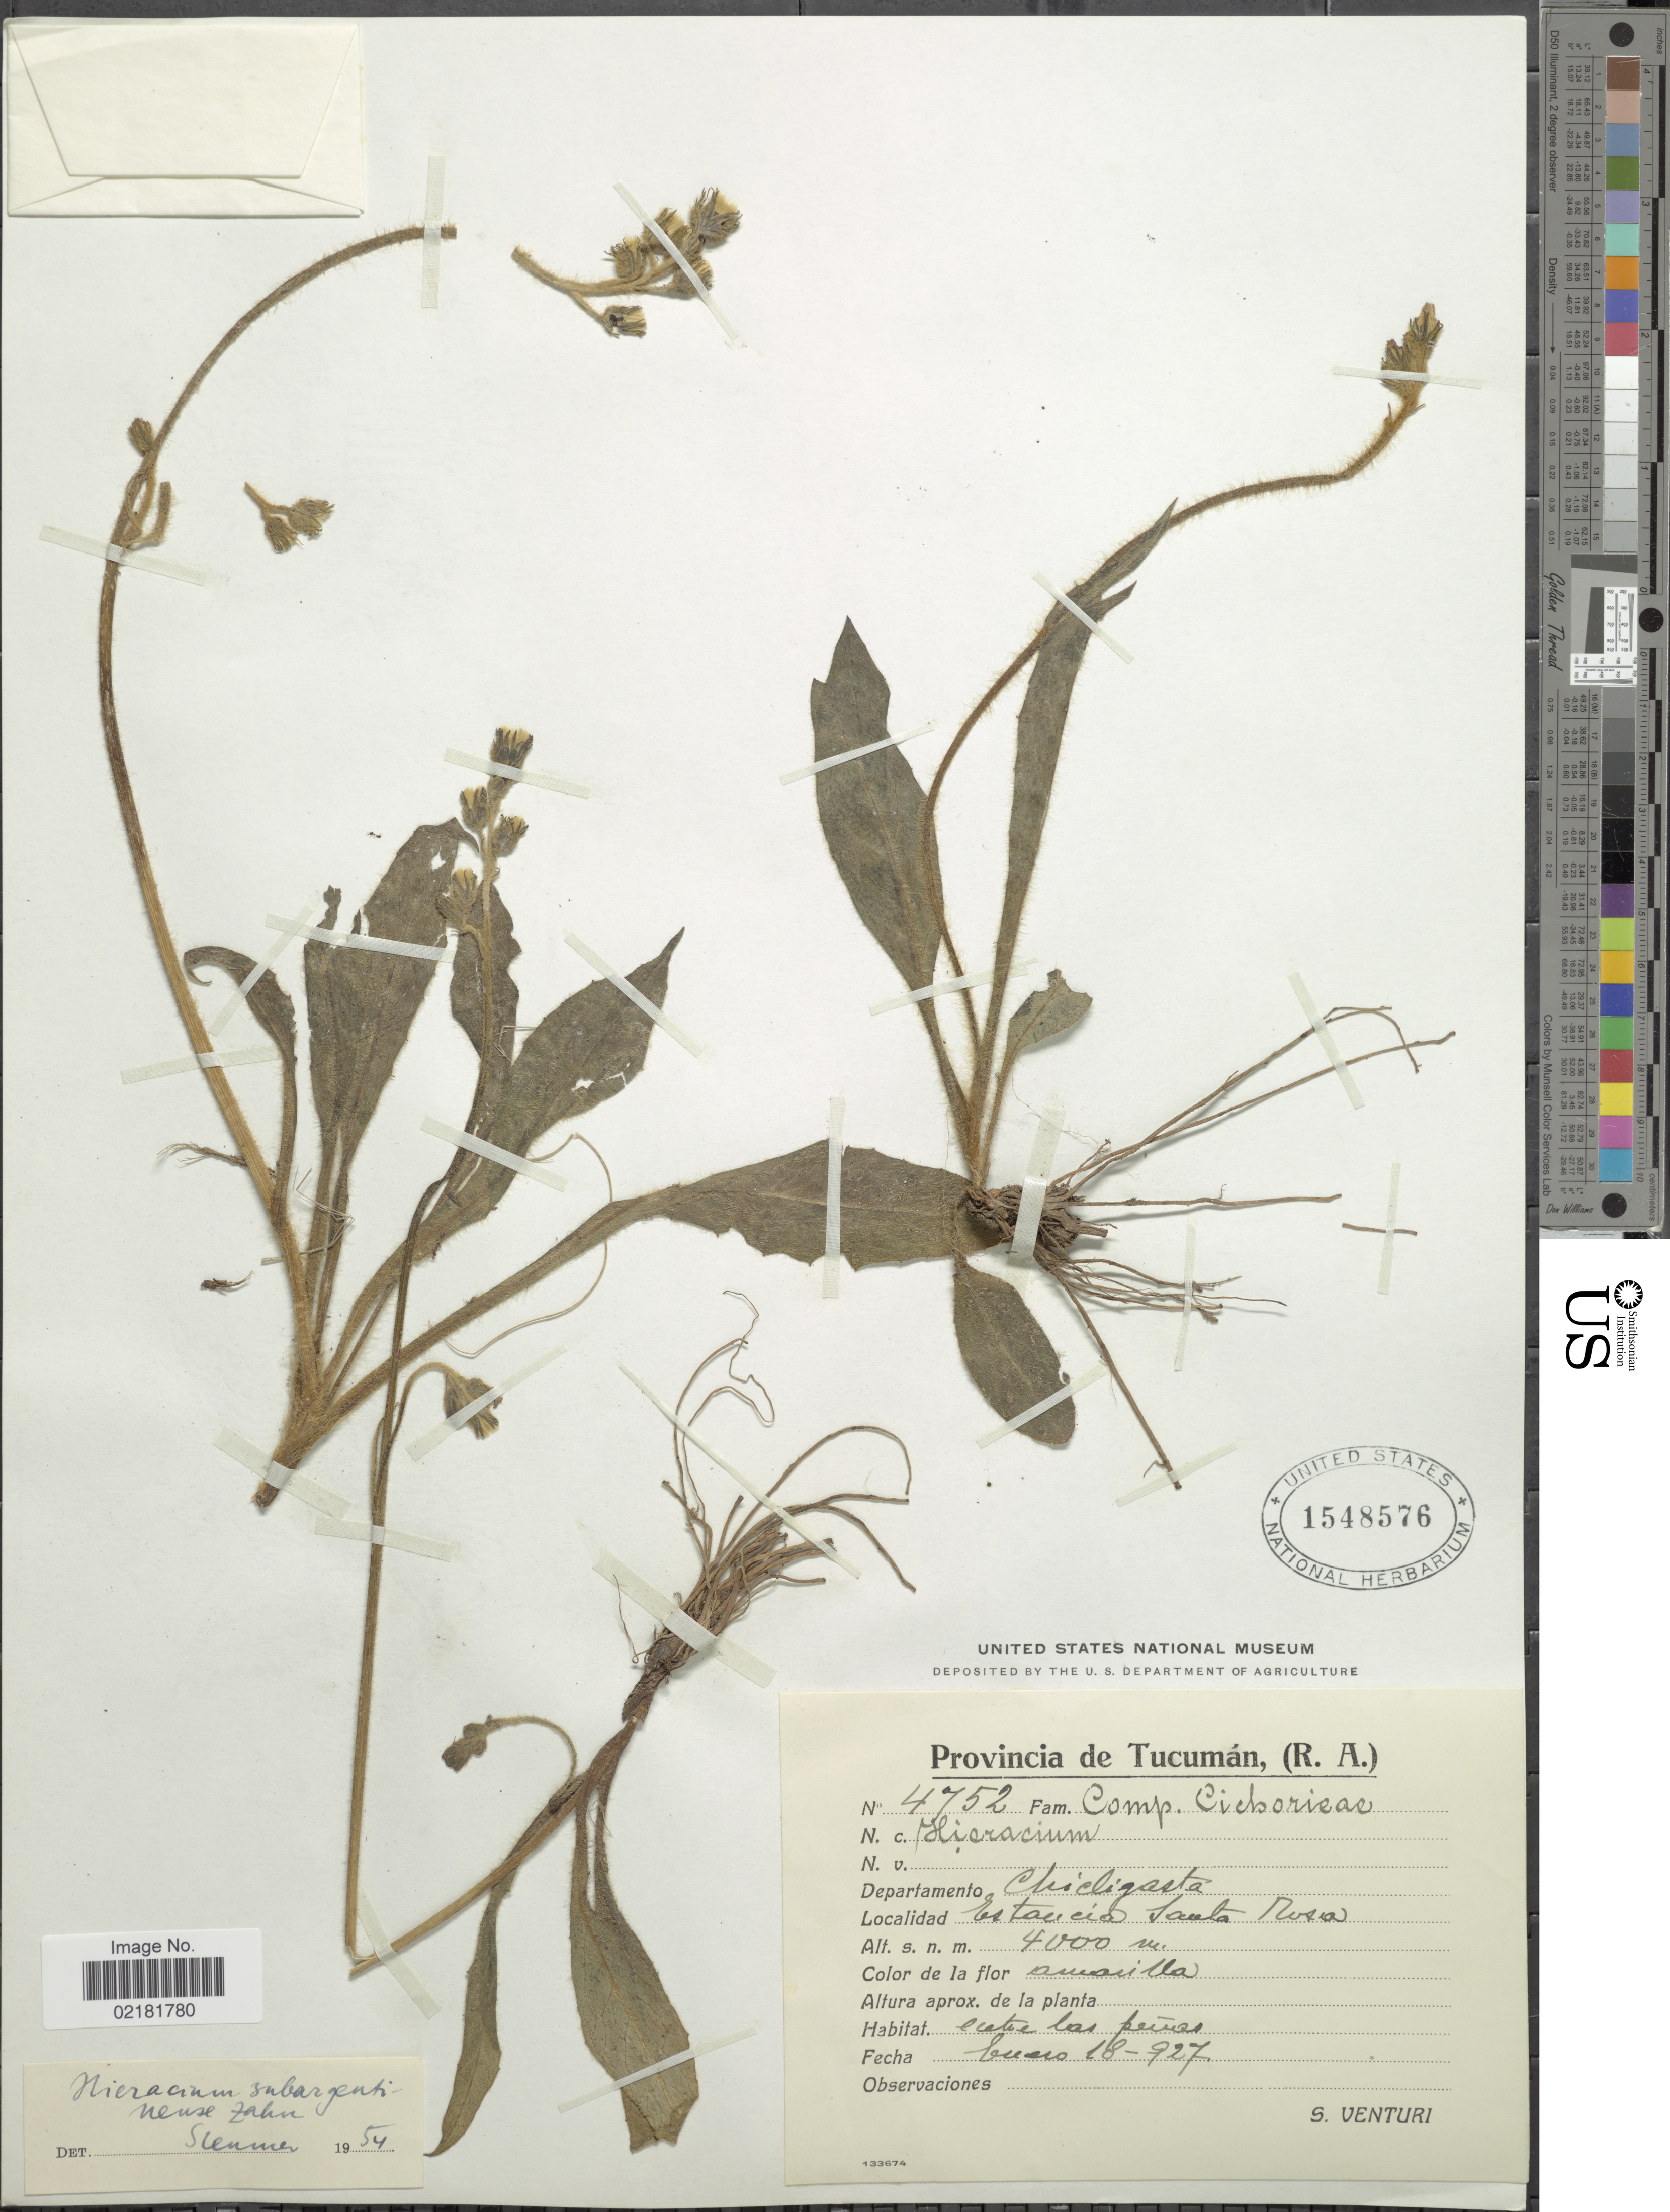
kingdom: Plantae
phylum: Tracheophyta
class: Magnoliopsida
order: Asterales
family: Asteraceae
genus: Hieracium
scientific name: Hieracium jubatum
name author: Fr.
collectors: S. Venturi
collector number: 4752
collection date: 1927-01-18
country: Argentina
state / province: Tucuman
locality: (R.A.), Departamento Chicligasta, Estancia Santa Rosa.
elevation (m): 4000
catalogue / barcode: US 1548576